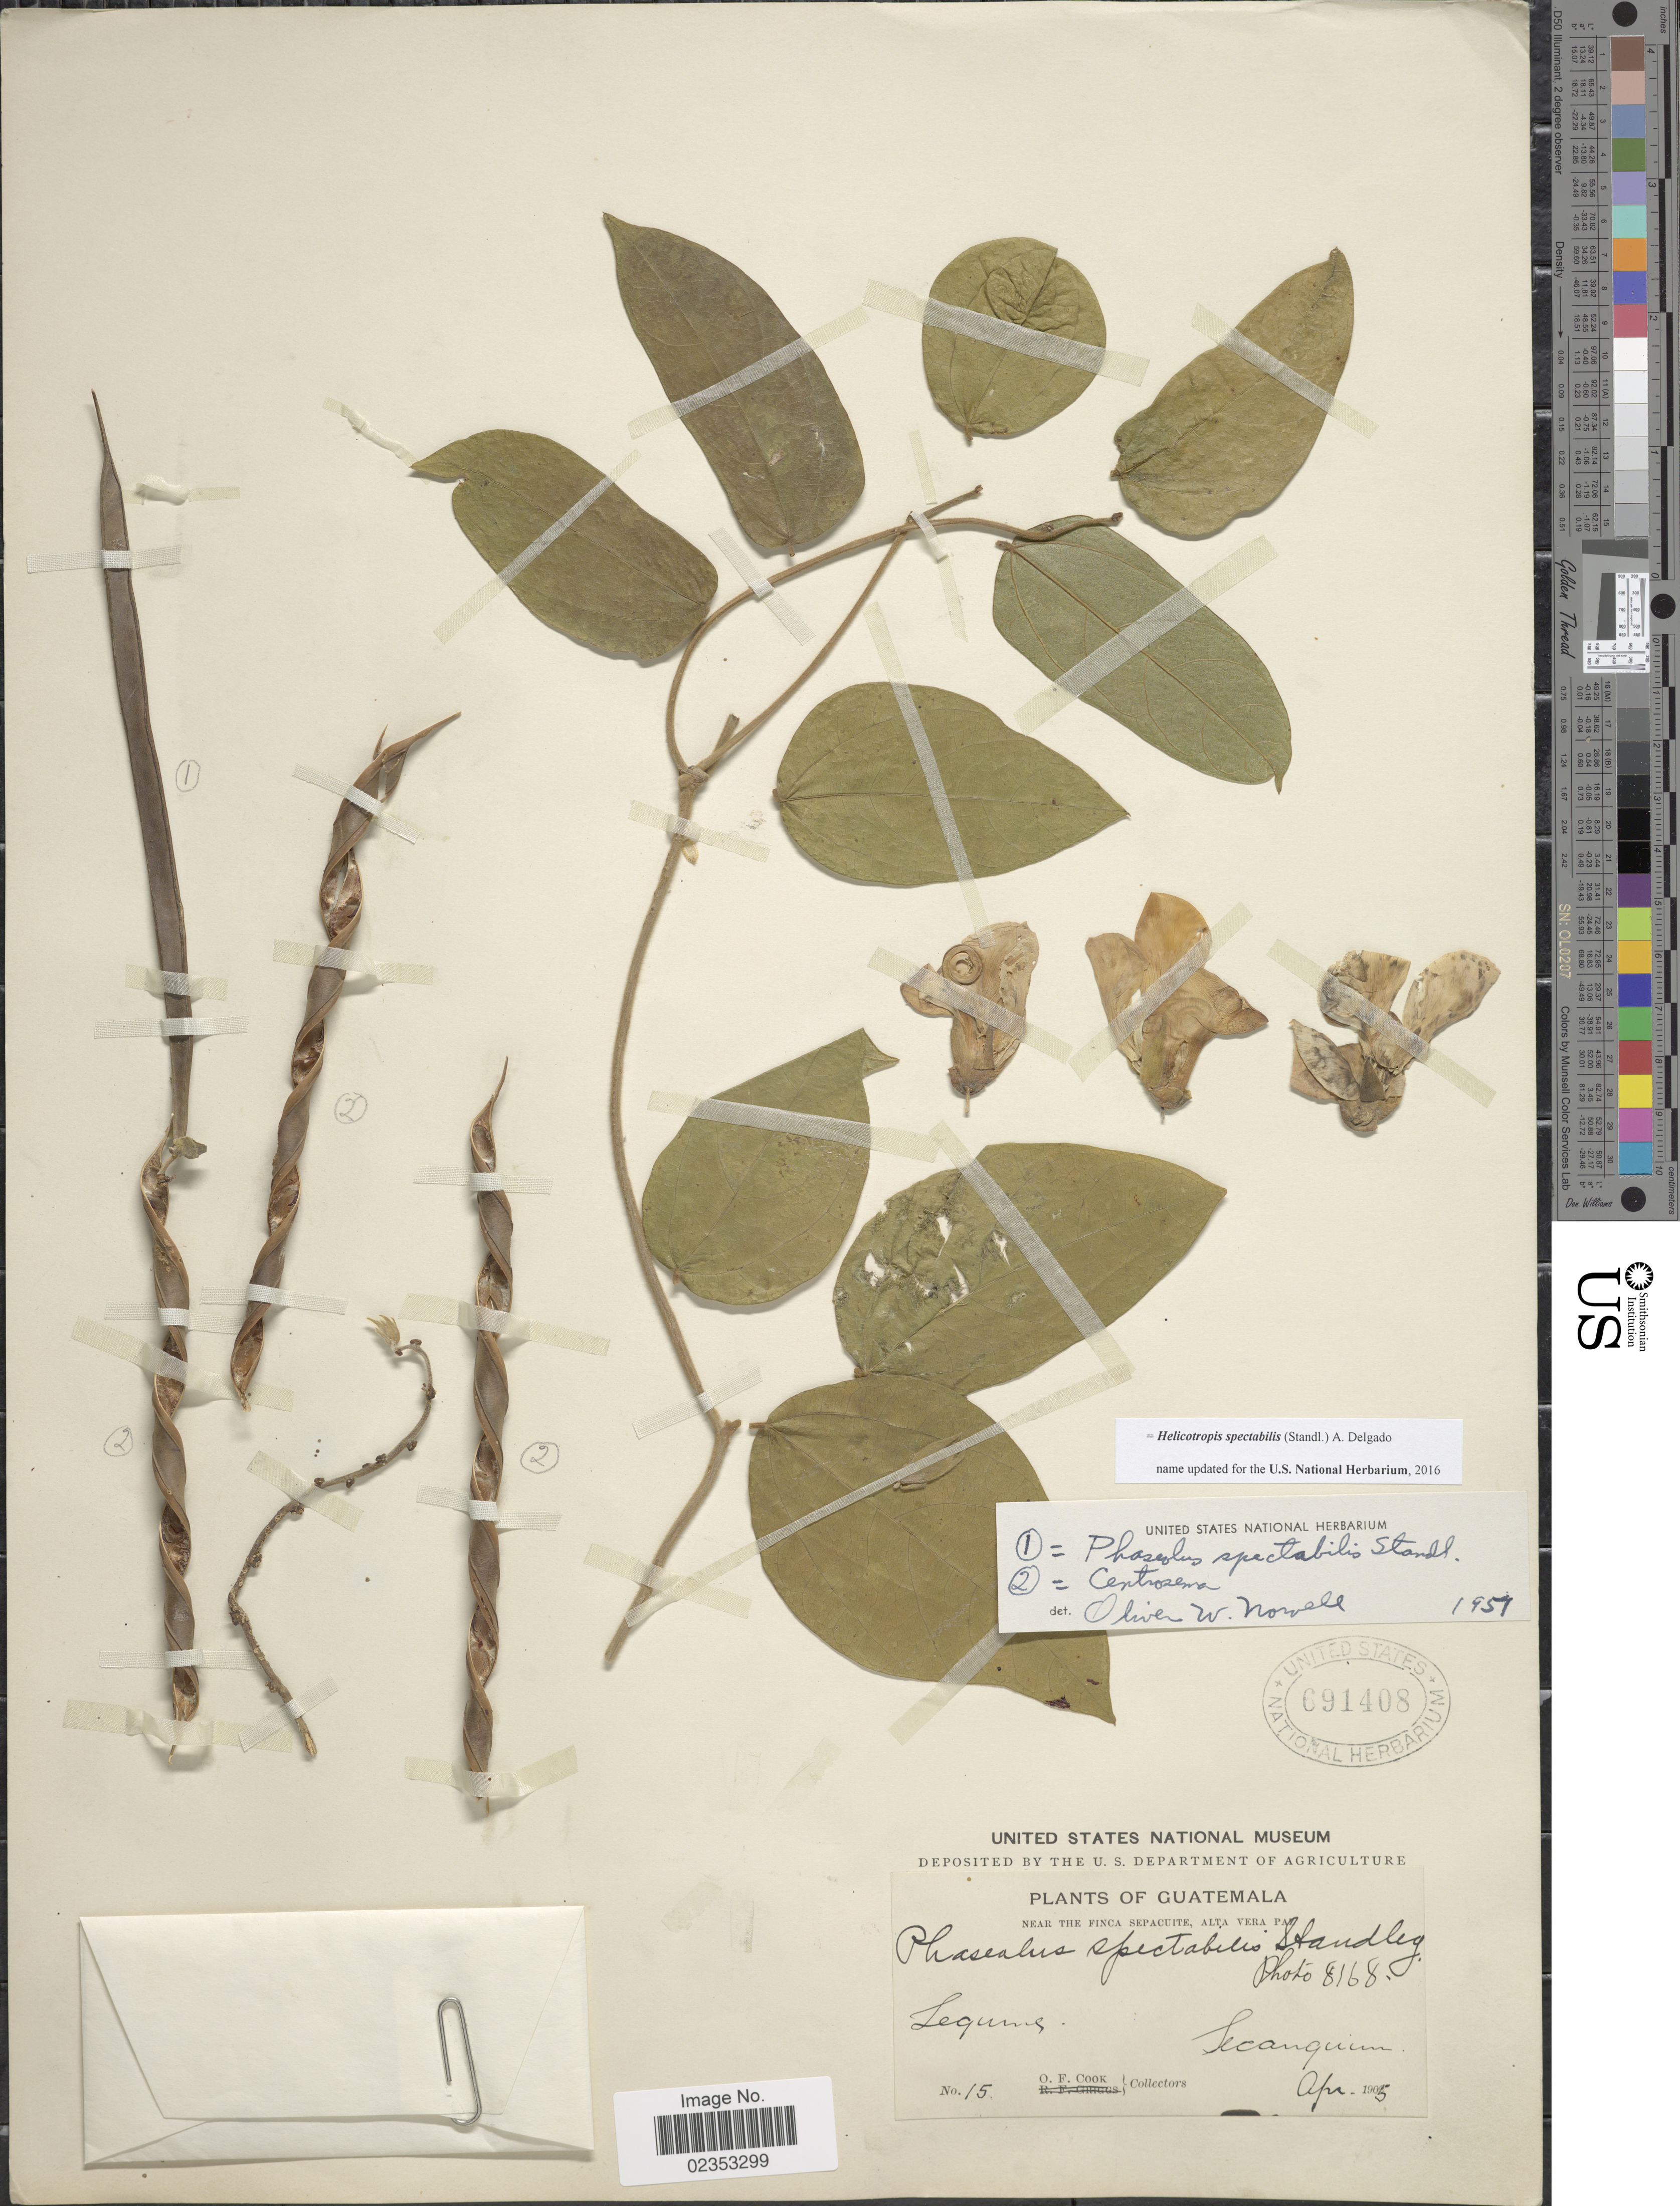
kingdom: Plantae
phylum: Tracheophyta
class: Magnoliopsida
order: Fabales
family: Fabaceae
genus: Helicotropis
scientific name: Helicotropis spectabilis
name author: (Standl.) A. Delgado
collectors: O. F. Cook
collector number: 15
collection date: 1905-04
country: Guatemala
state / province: Alta Verapaz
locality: Near the Finca, Alta Vera Paz. Legums. Seqanquim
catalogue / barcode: US 691408